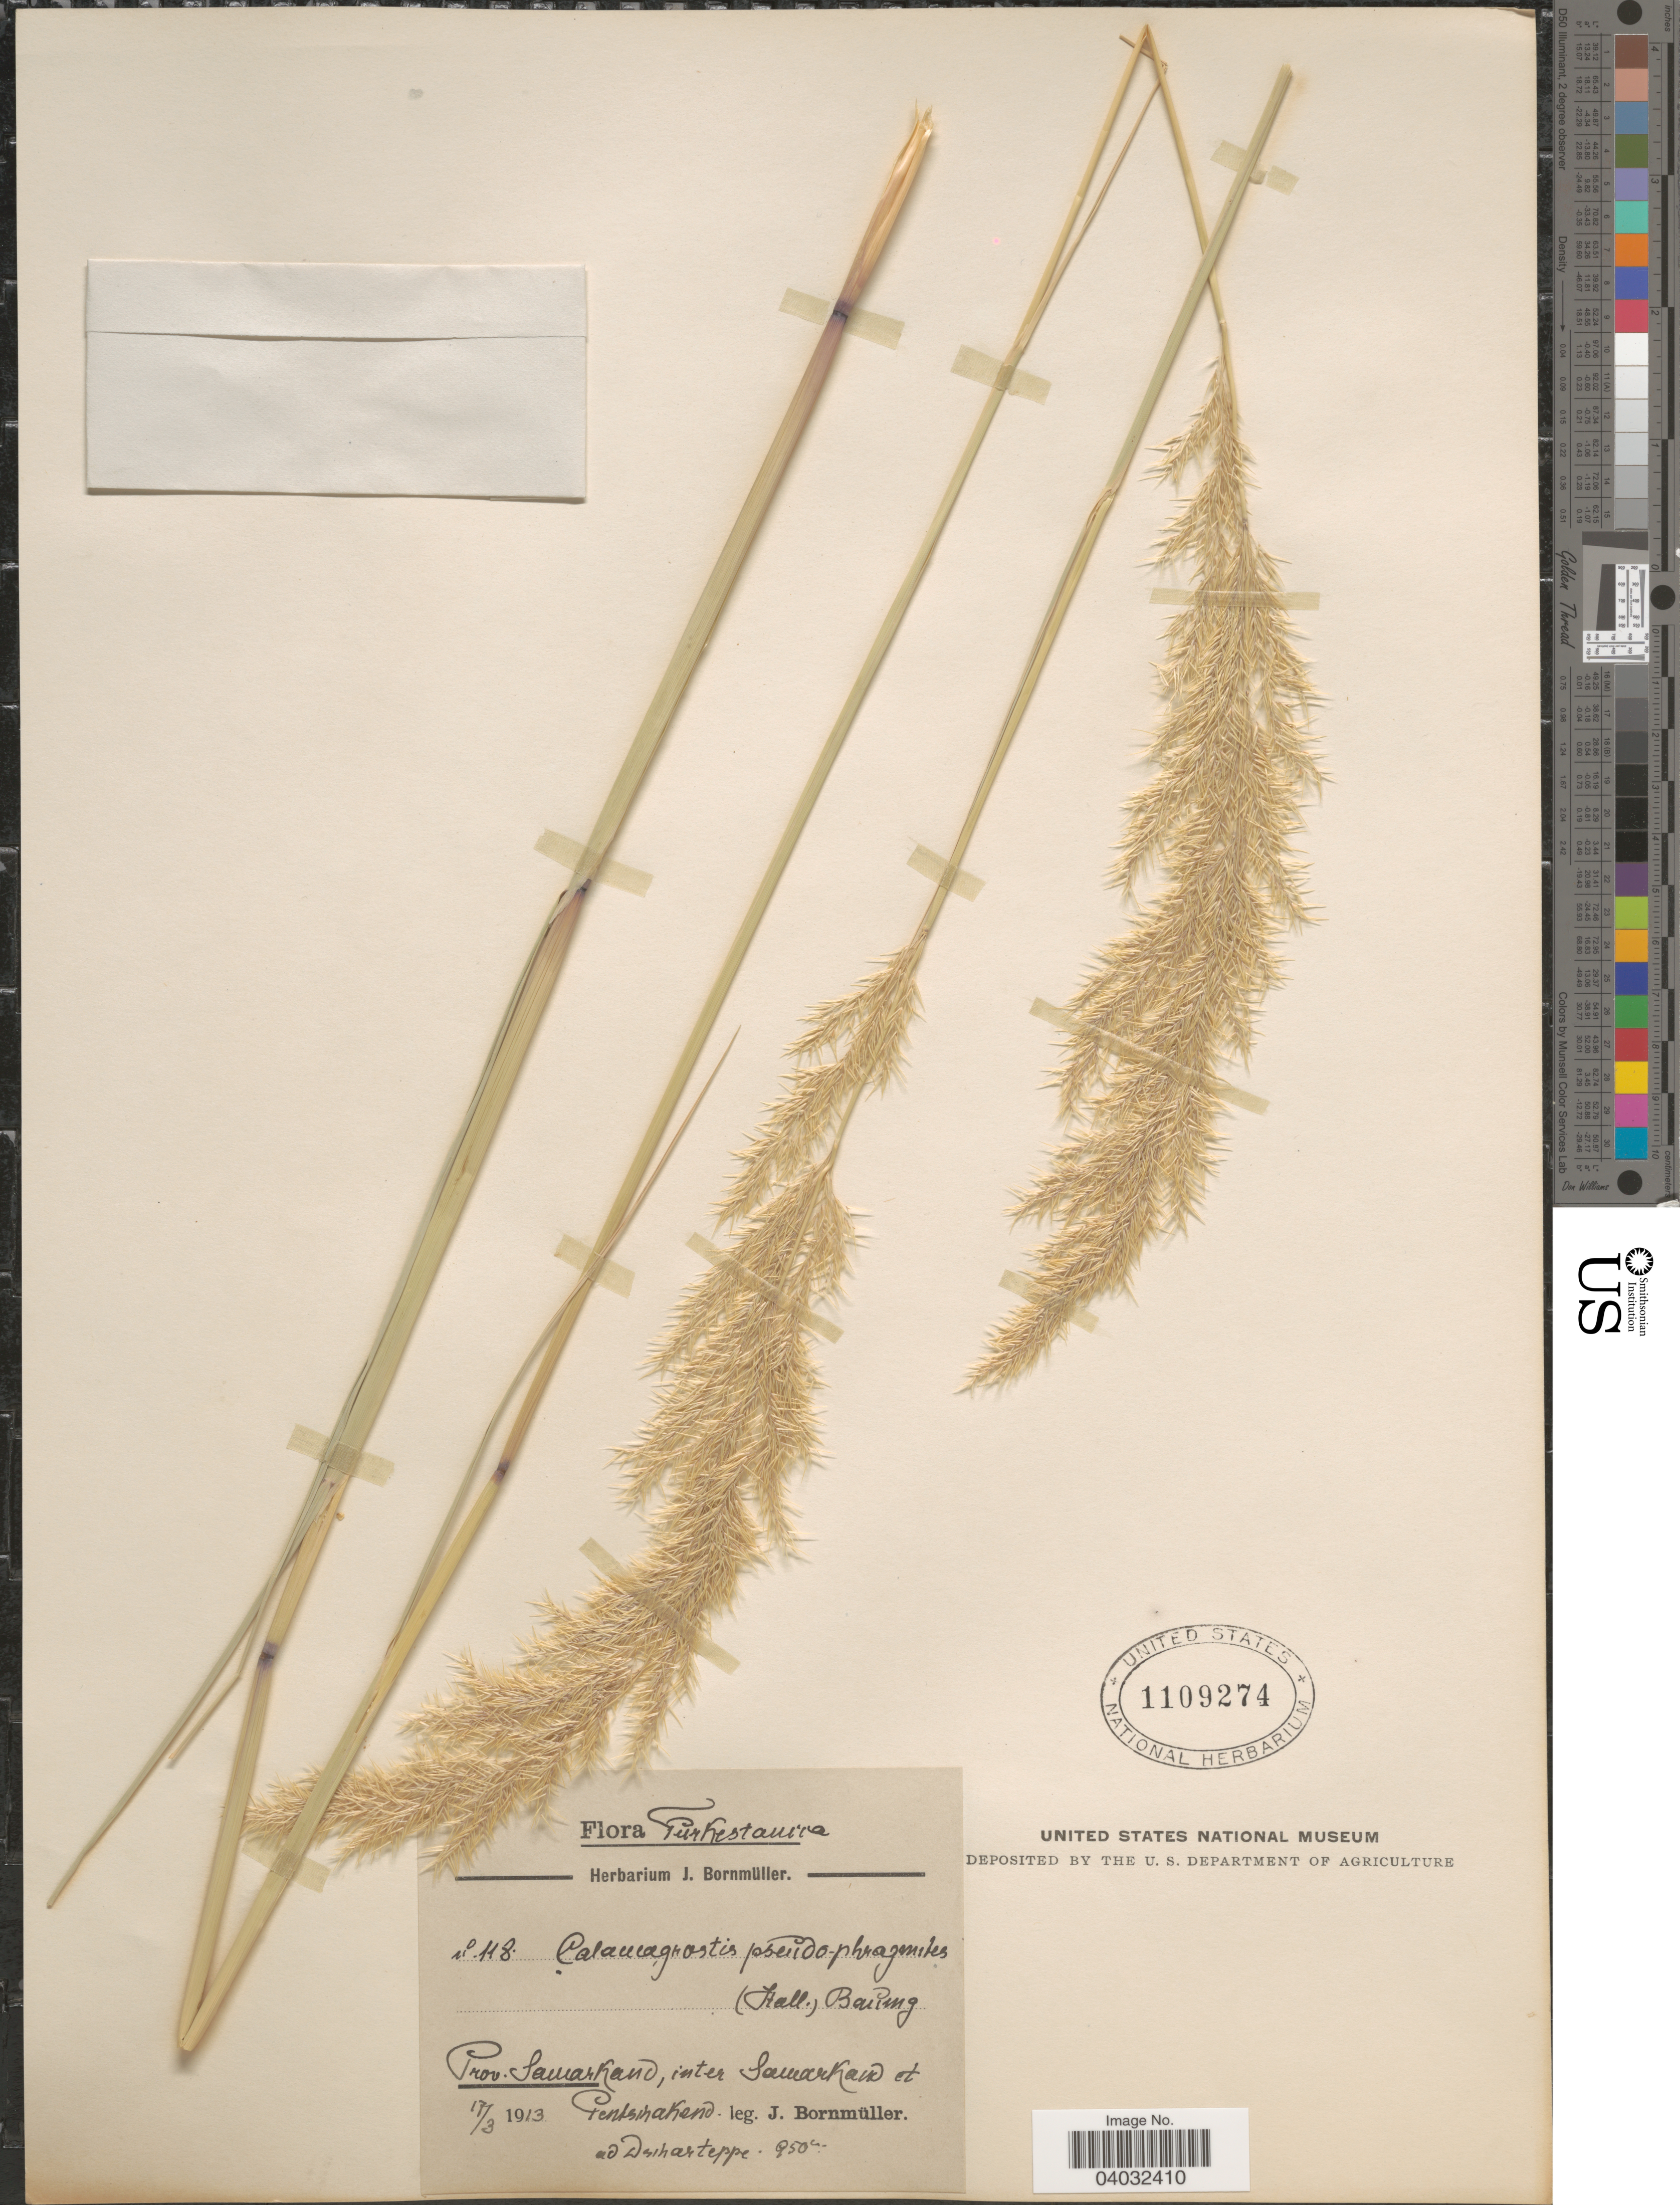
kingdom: Plantae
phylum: Tracheophyta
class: Liliopsida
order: Poales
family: Poaceae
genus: Calamagrostis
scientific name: Calamagrostis pseudophragmites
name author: (Haller f.) Koeler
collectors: J. Bornmüller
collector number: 118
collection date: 1913-03-17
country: Uzbekistan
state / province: Samarqand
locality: Tůrkestanica. Prov. Samarkand, inter Samarkand et Pendschakend ad Dzhar teppe.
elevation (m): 950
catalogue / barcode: US 1109274